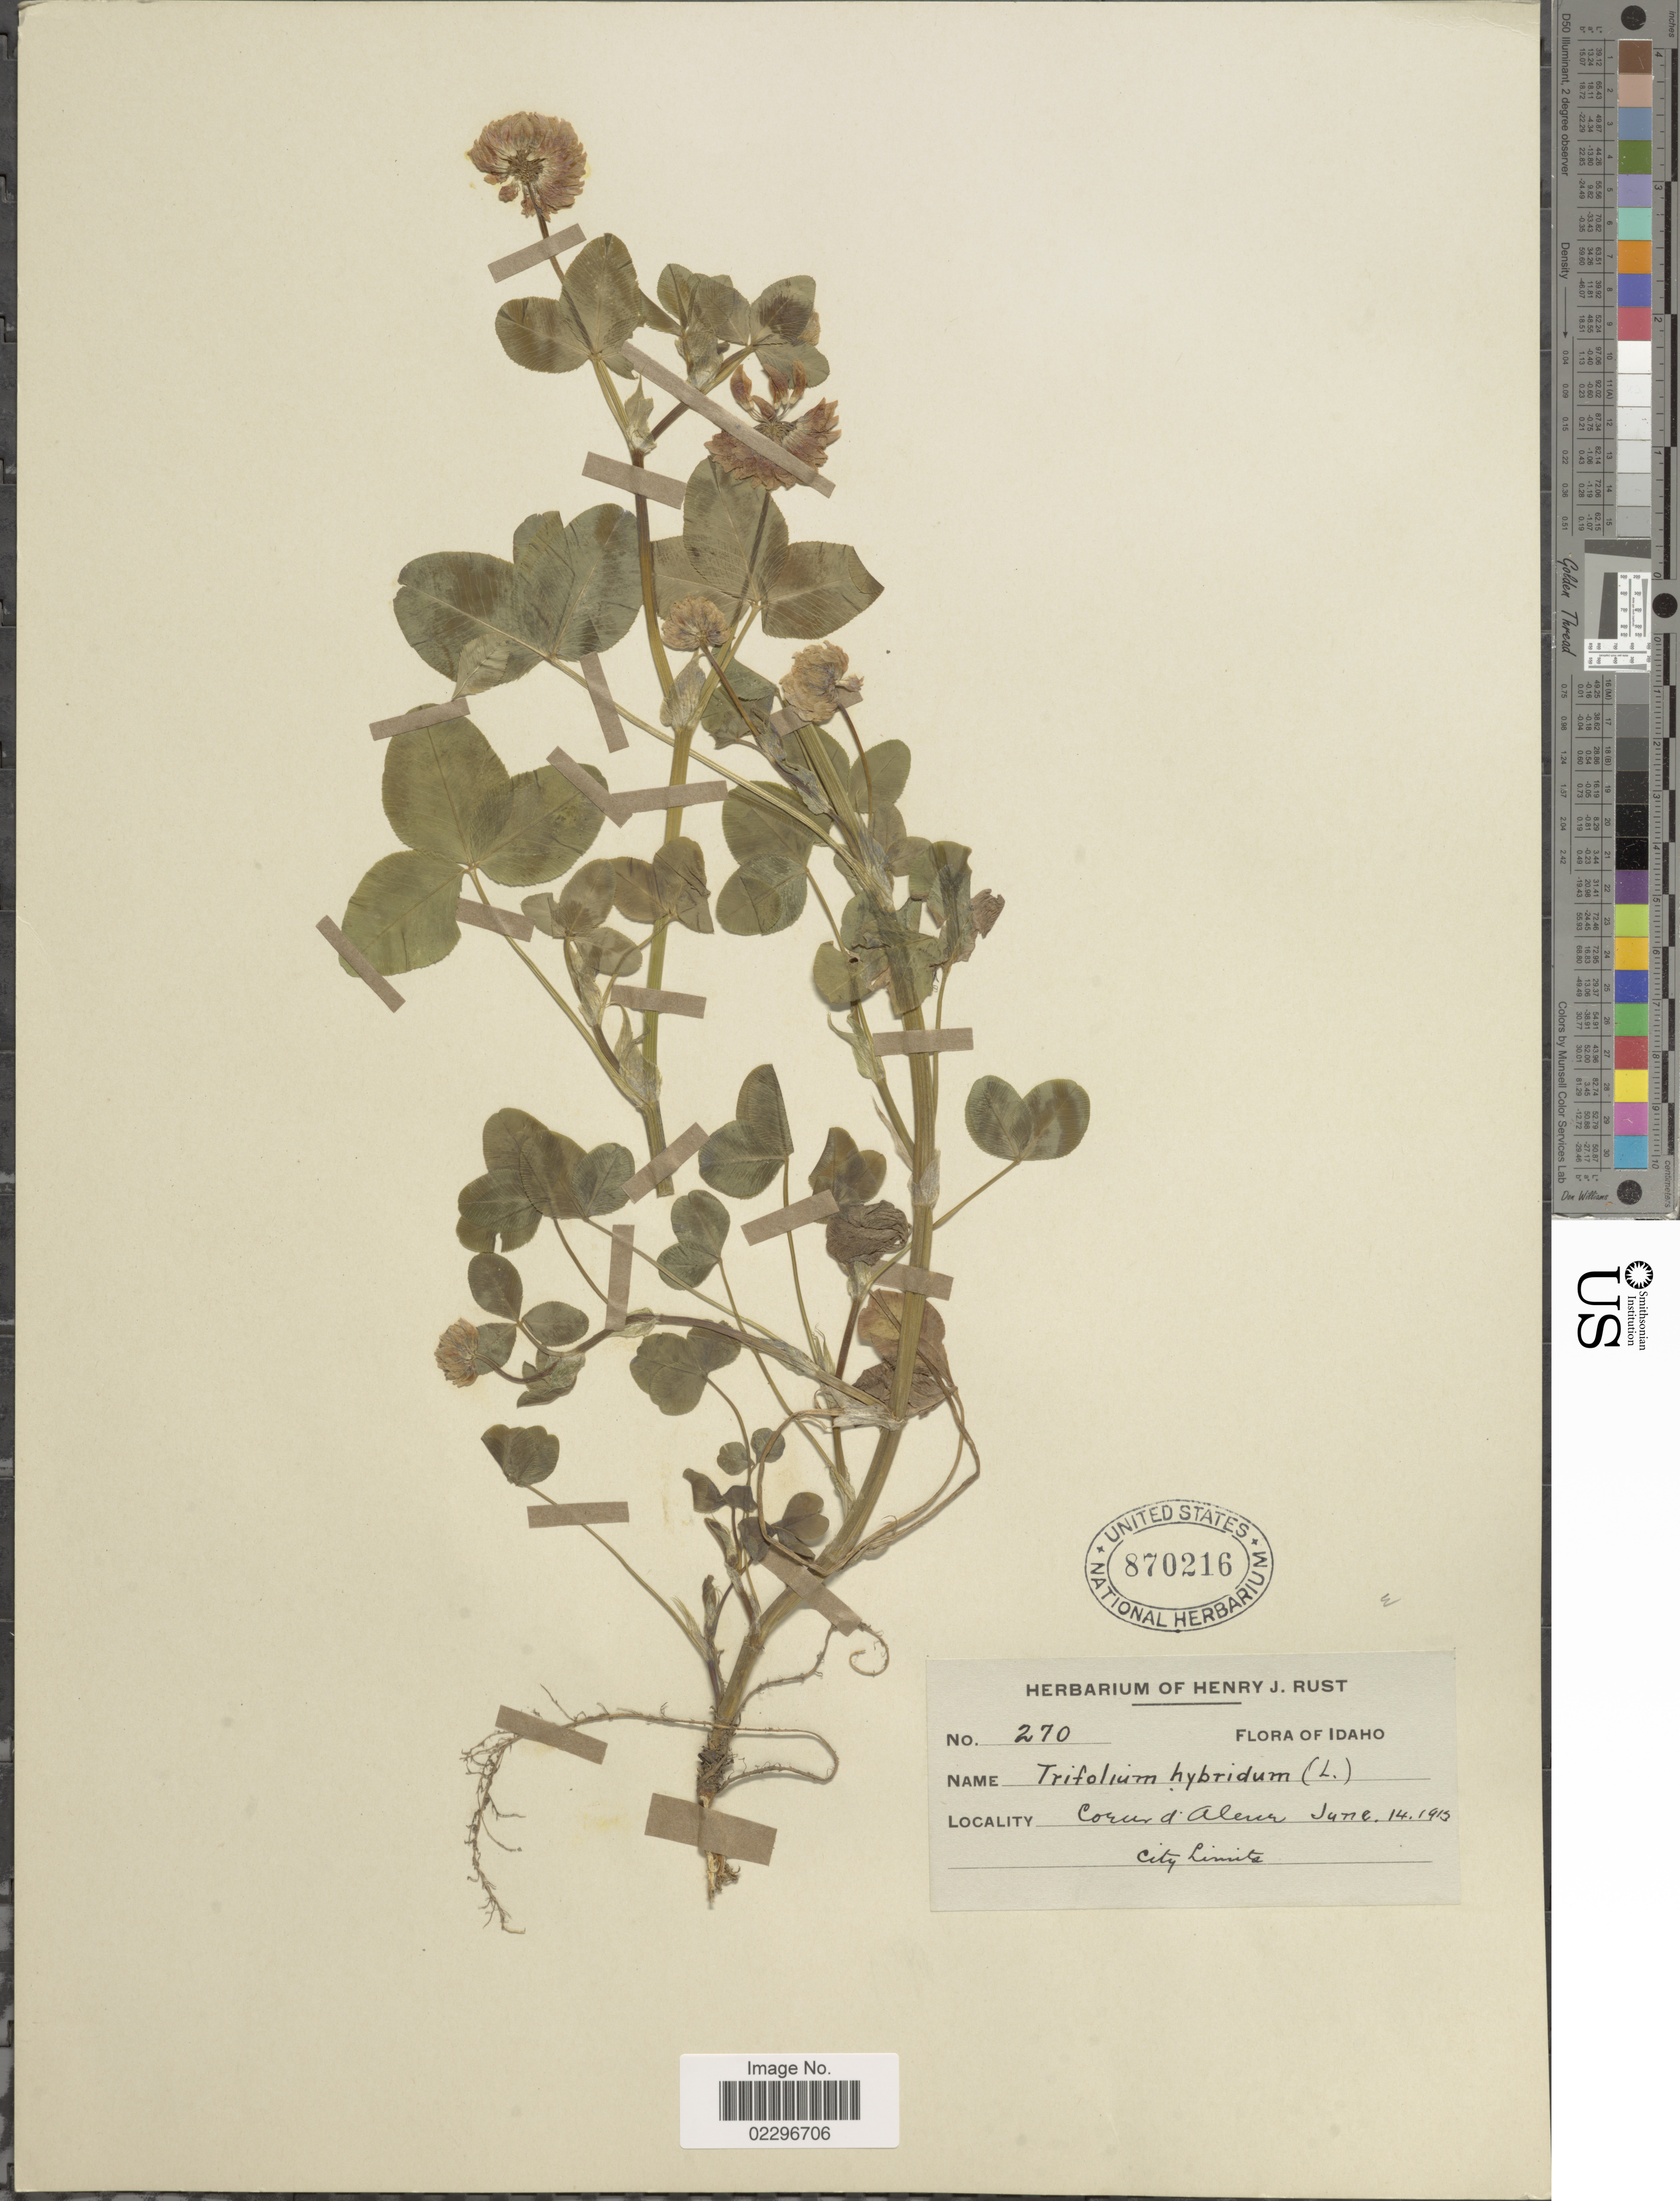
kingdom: Plantae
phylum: Tracheophyta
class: Magnoliopsida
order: Fabales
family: Fabaceae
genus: Trifolium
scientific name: Trifolium hybridum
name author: L.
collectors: ex herb. Henry J. Rust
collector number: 270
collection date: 1913-06-14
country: United States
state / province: Idaho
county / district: Kootenai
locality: Coeur d'Alene. City Limits.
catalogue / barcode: US 870216